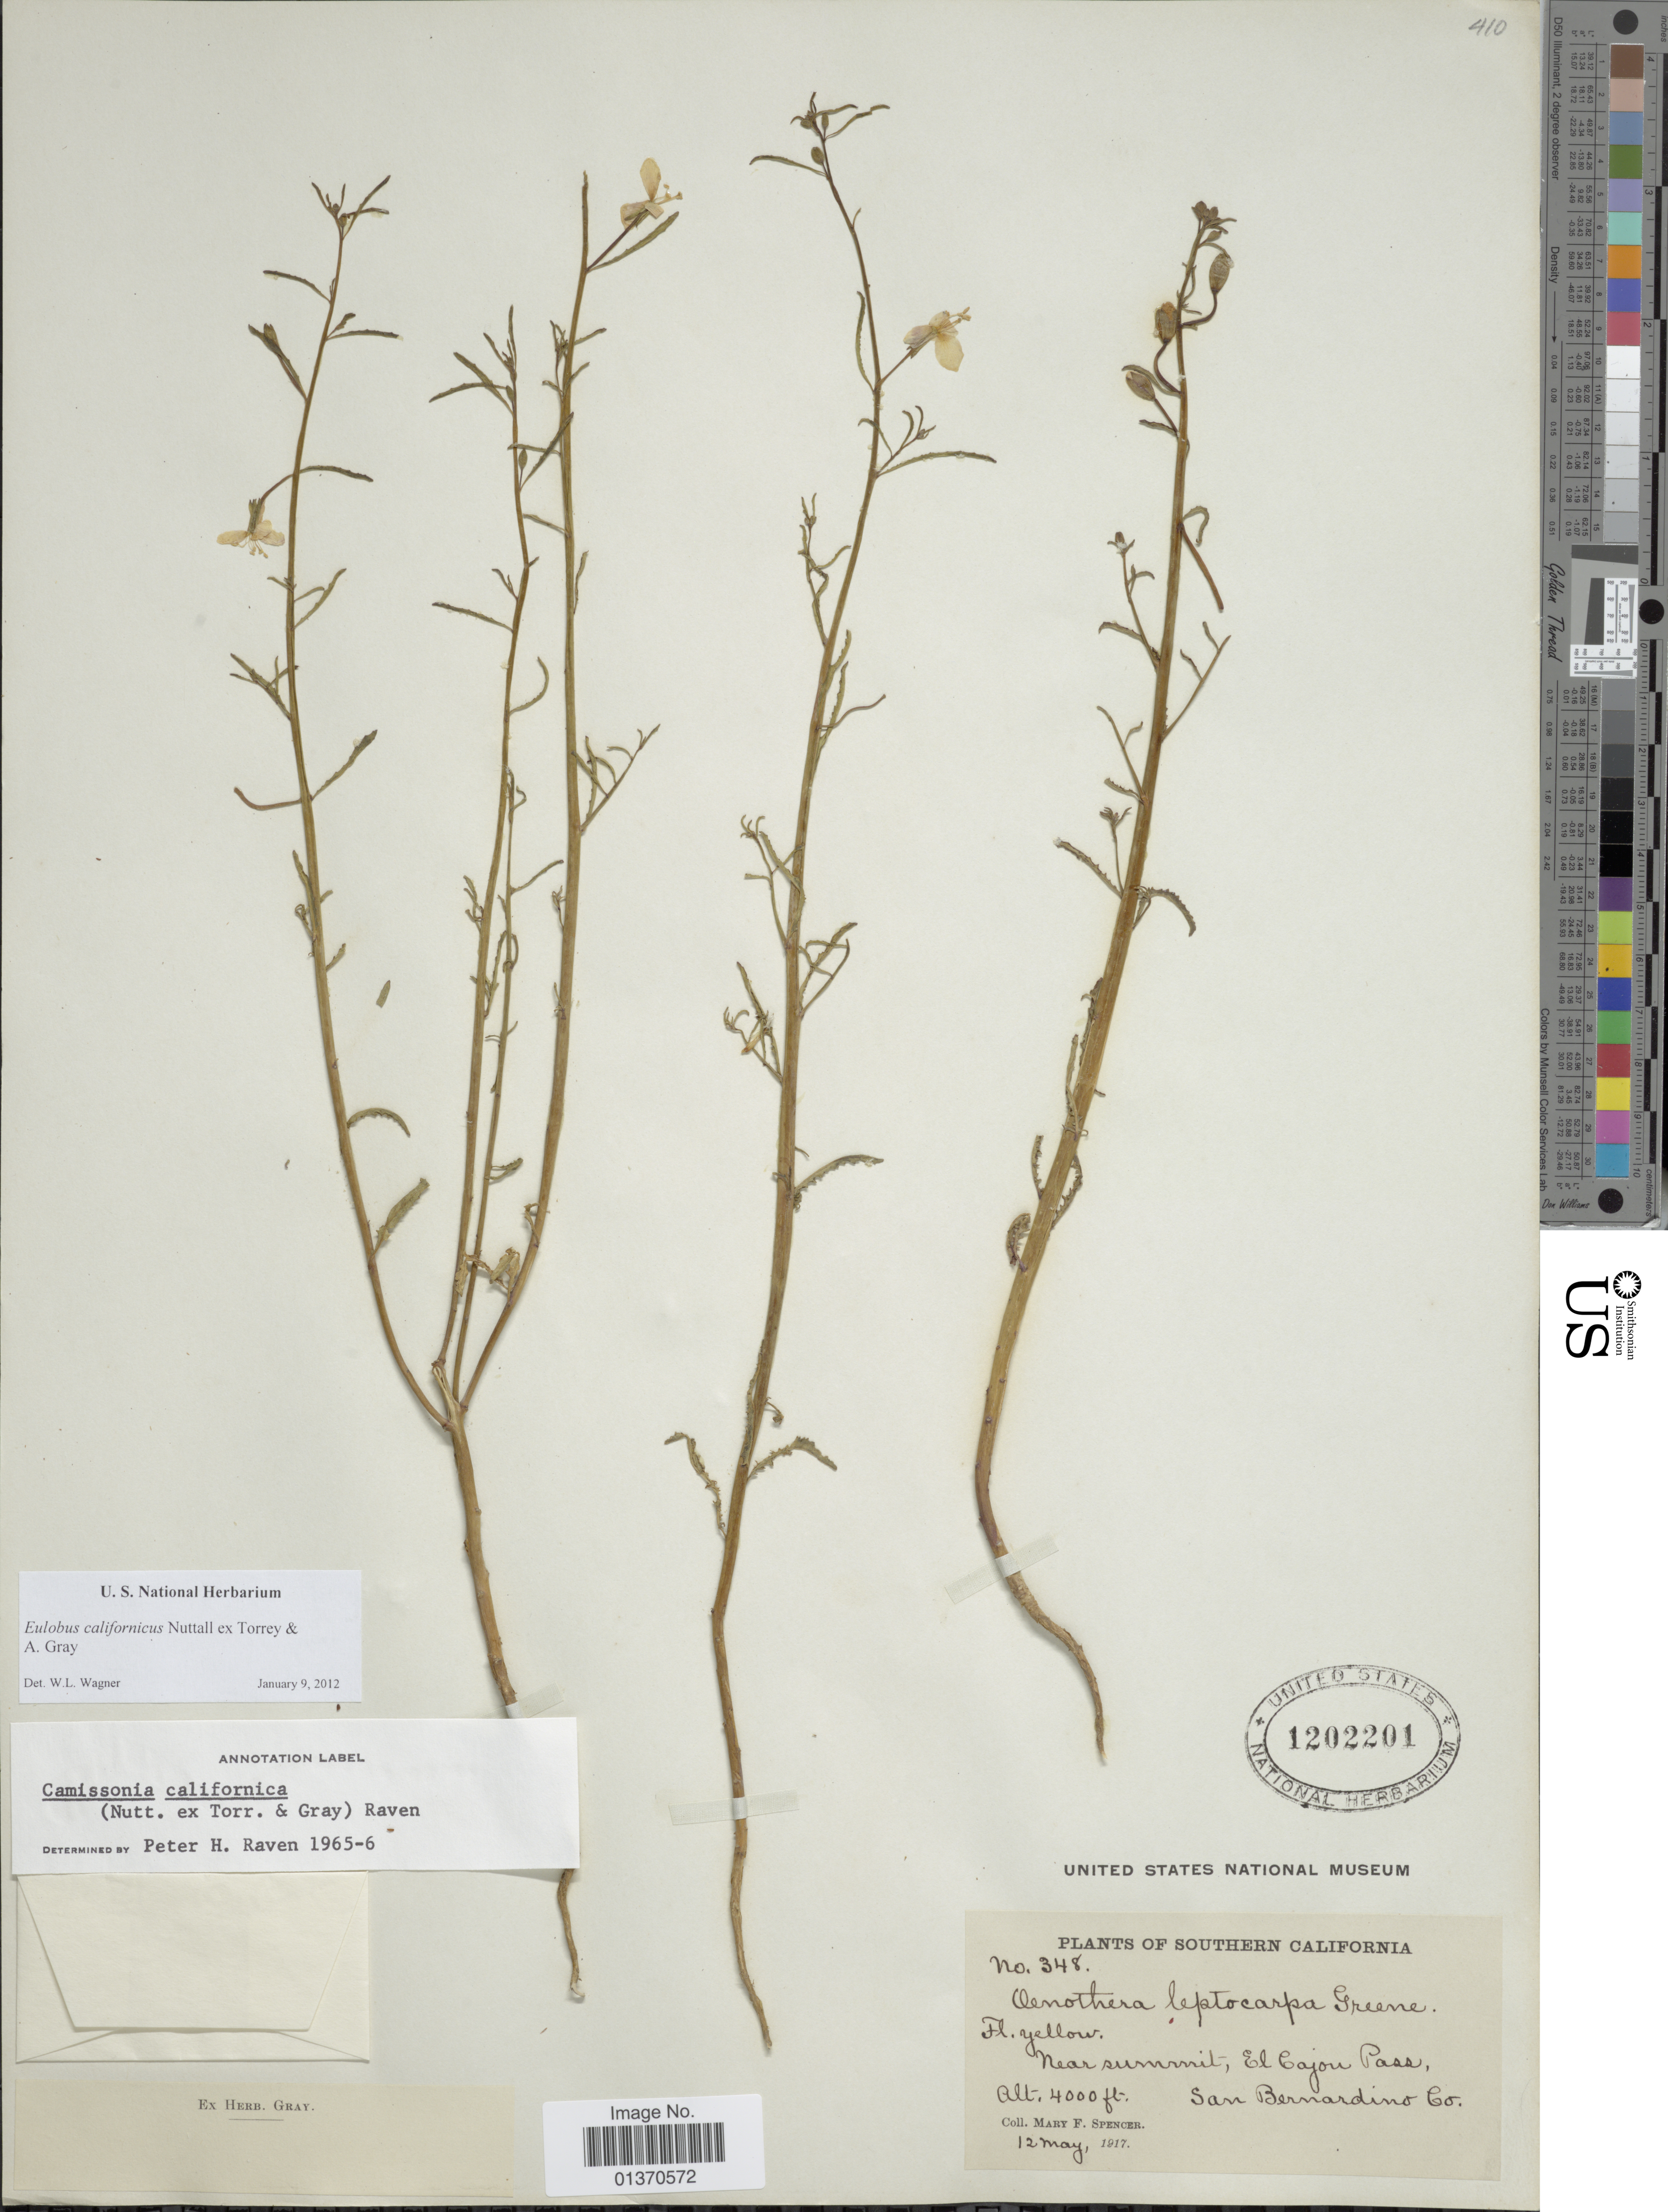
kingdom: Plantae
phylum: Tracheophyta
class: Magnoliopsida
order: Myrtales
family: Onagraceae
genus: Eulobus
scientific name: Eulobus californicus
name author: Nutt. ex Torr. & A. Gray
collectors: M. Spencer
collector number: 348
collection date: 1917-05-12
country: United States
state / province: California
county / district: San Bernardino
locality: Southern California, Near summit, El Cajon Pass, San Bernardino Co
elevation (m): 1219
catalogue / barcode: US 1202201